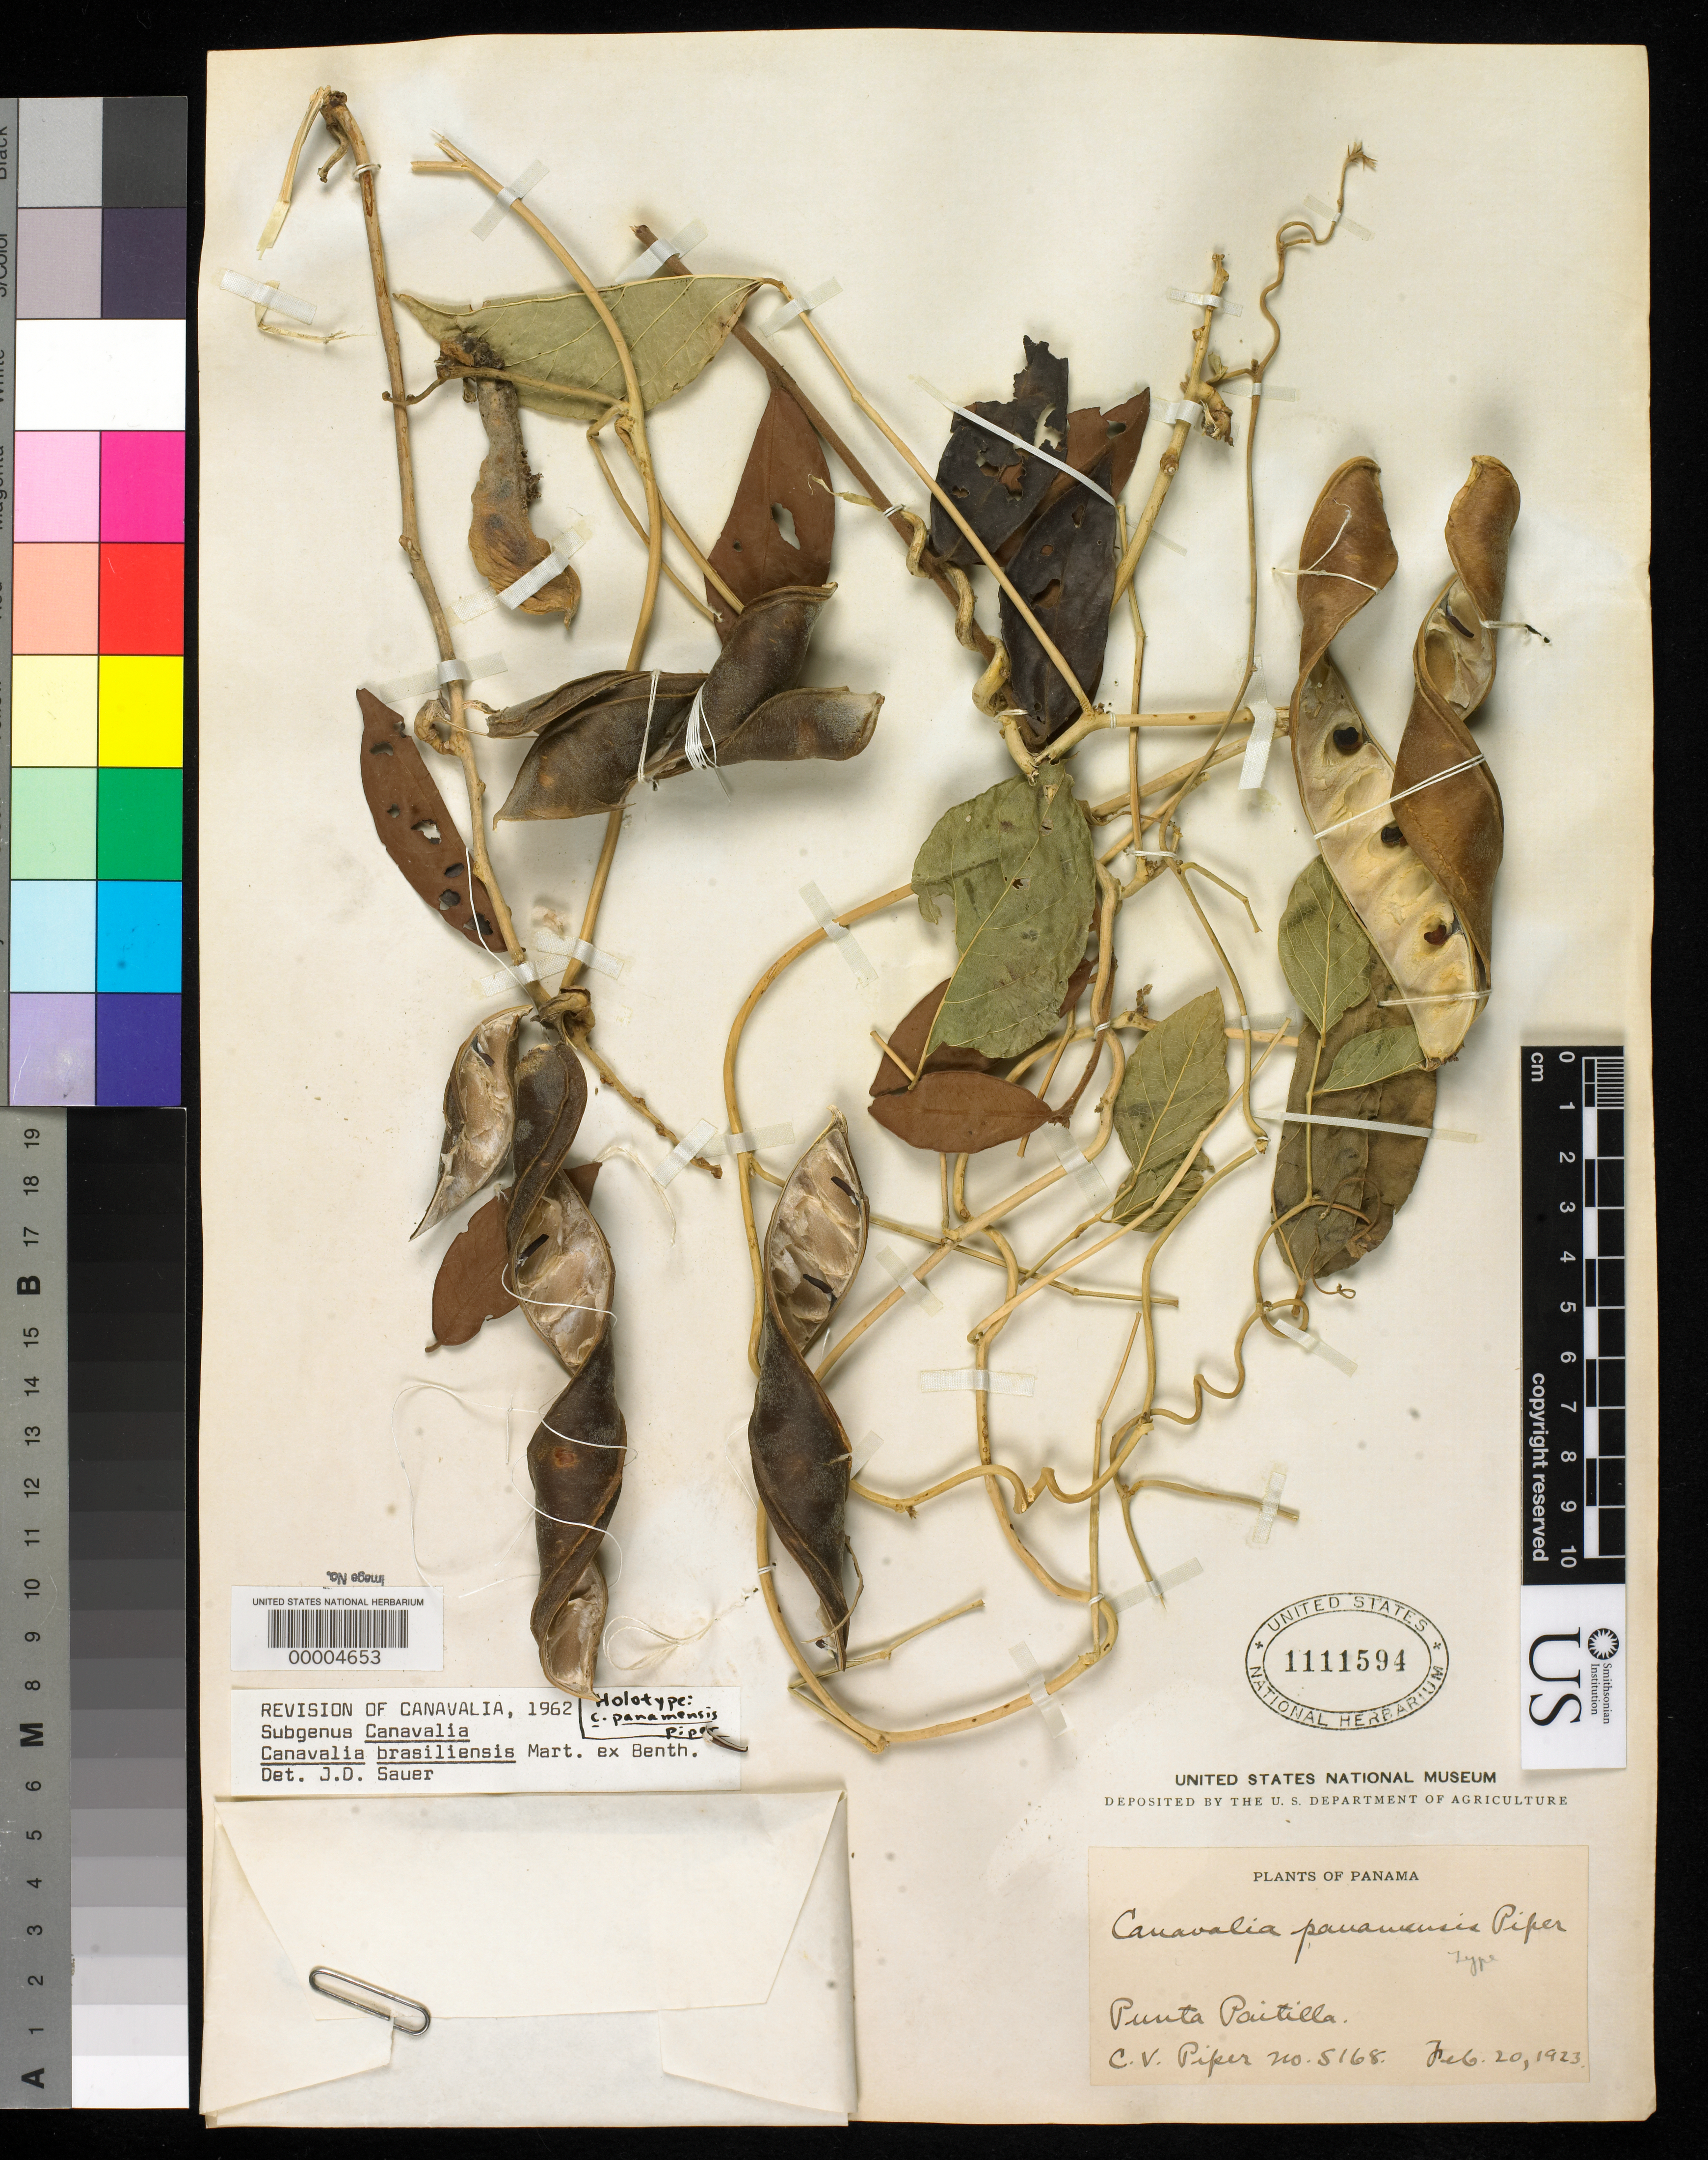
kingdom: Plantae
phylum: Tracheophyta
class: Magnoliopsida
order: Fabales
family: Fabaceae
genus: Canavalia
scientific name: Canavalia panamensis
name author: Piper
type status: Holotype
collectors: C. V. Piper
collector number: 5168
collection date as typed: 20 Feb 1923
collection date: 1923-02-20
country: Panama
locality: Punta Paitilla.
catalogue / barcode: US 1111594